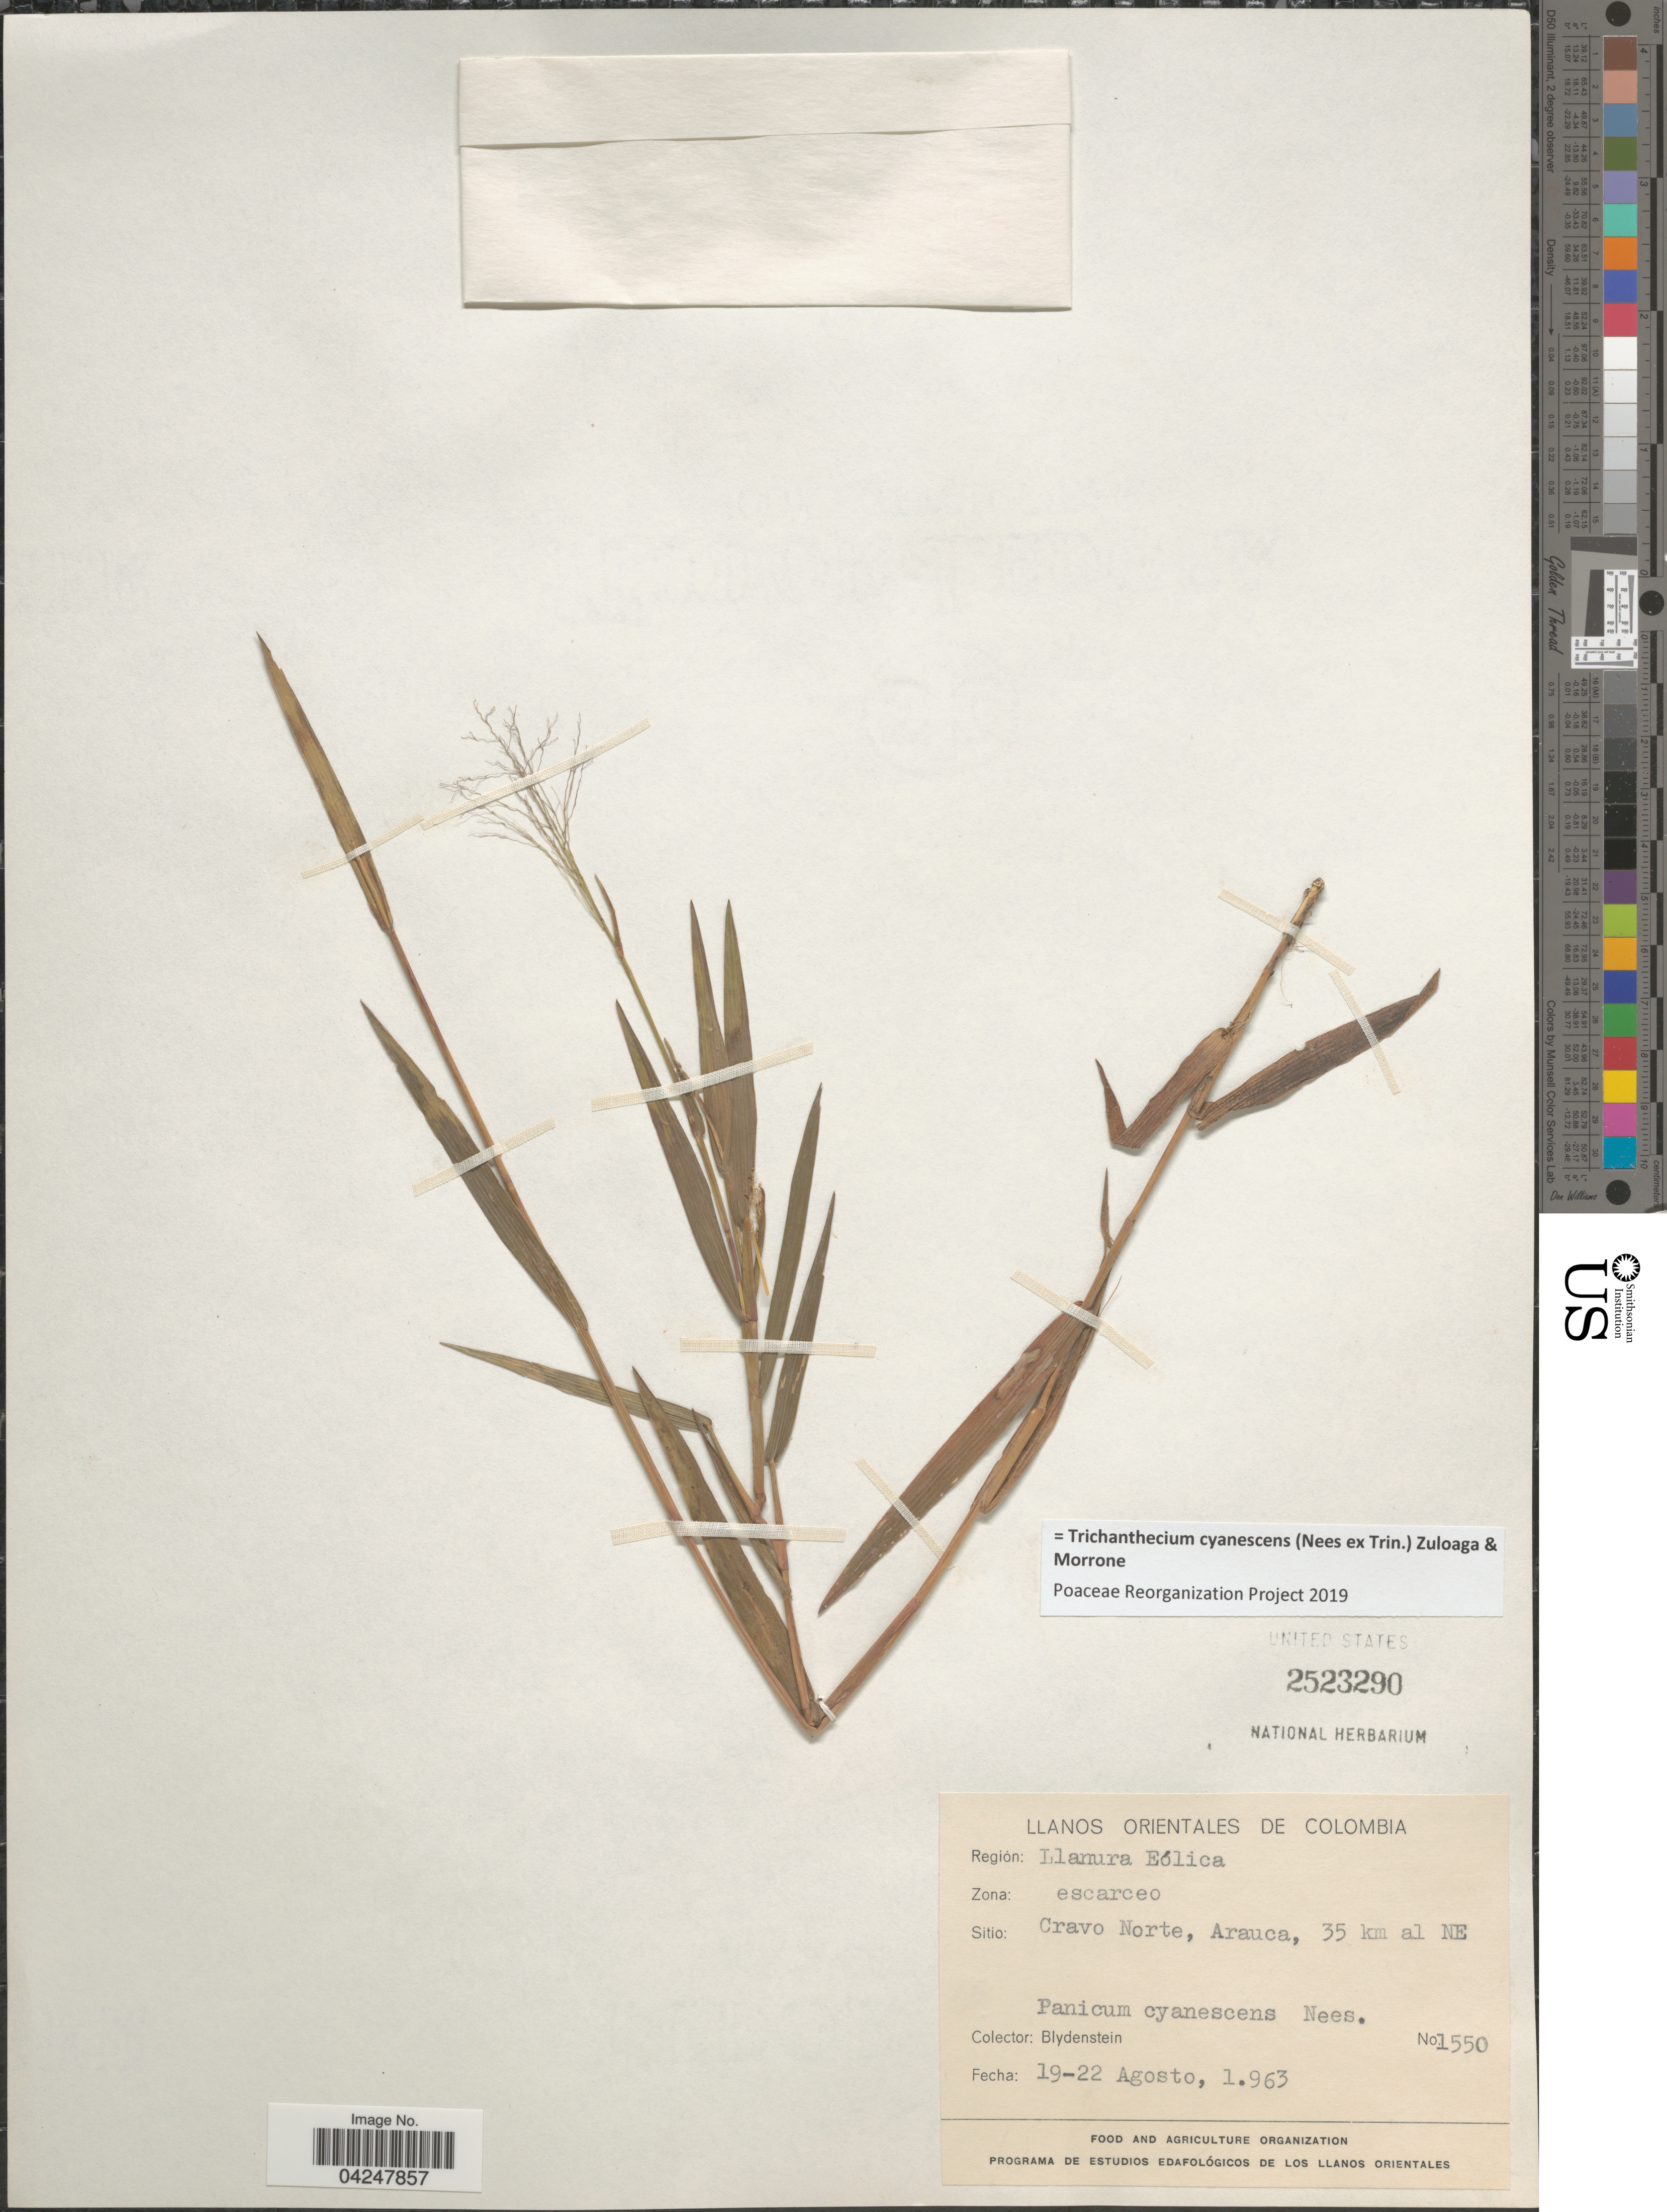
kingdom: Plantae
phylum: Tracheophyta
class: Liliopsida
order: Poales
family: Poaceae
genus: Trichanthecium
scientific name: Trichanthecium cyanescens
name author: (Nees ex Trin.) Zuloaga & Morrone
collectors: Blydenstein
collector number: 1550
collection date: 1963-08-19/1963-08-22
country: Colombia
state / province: Arauca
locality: Cravo Norte, 35 km al NE.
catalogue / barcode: US 2523290